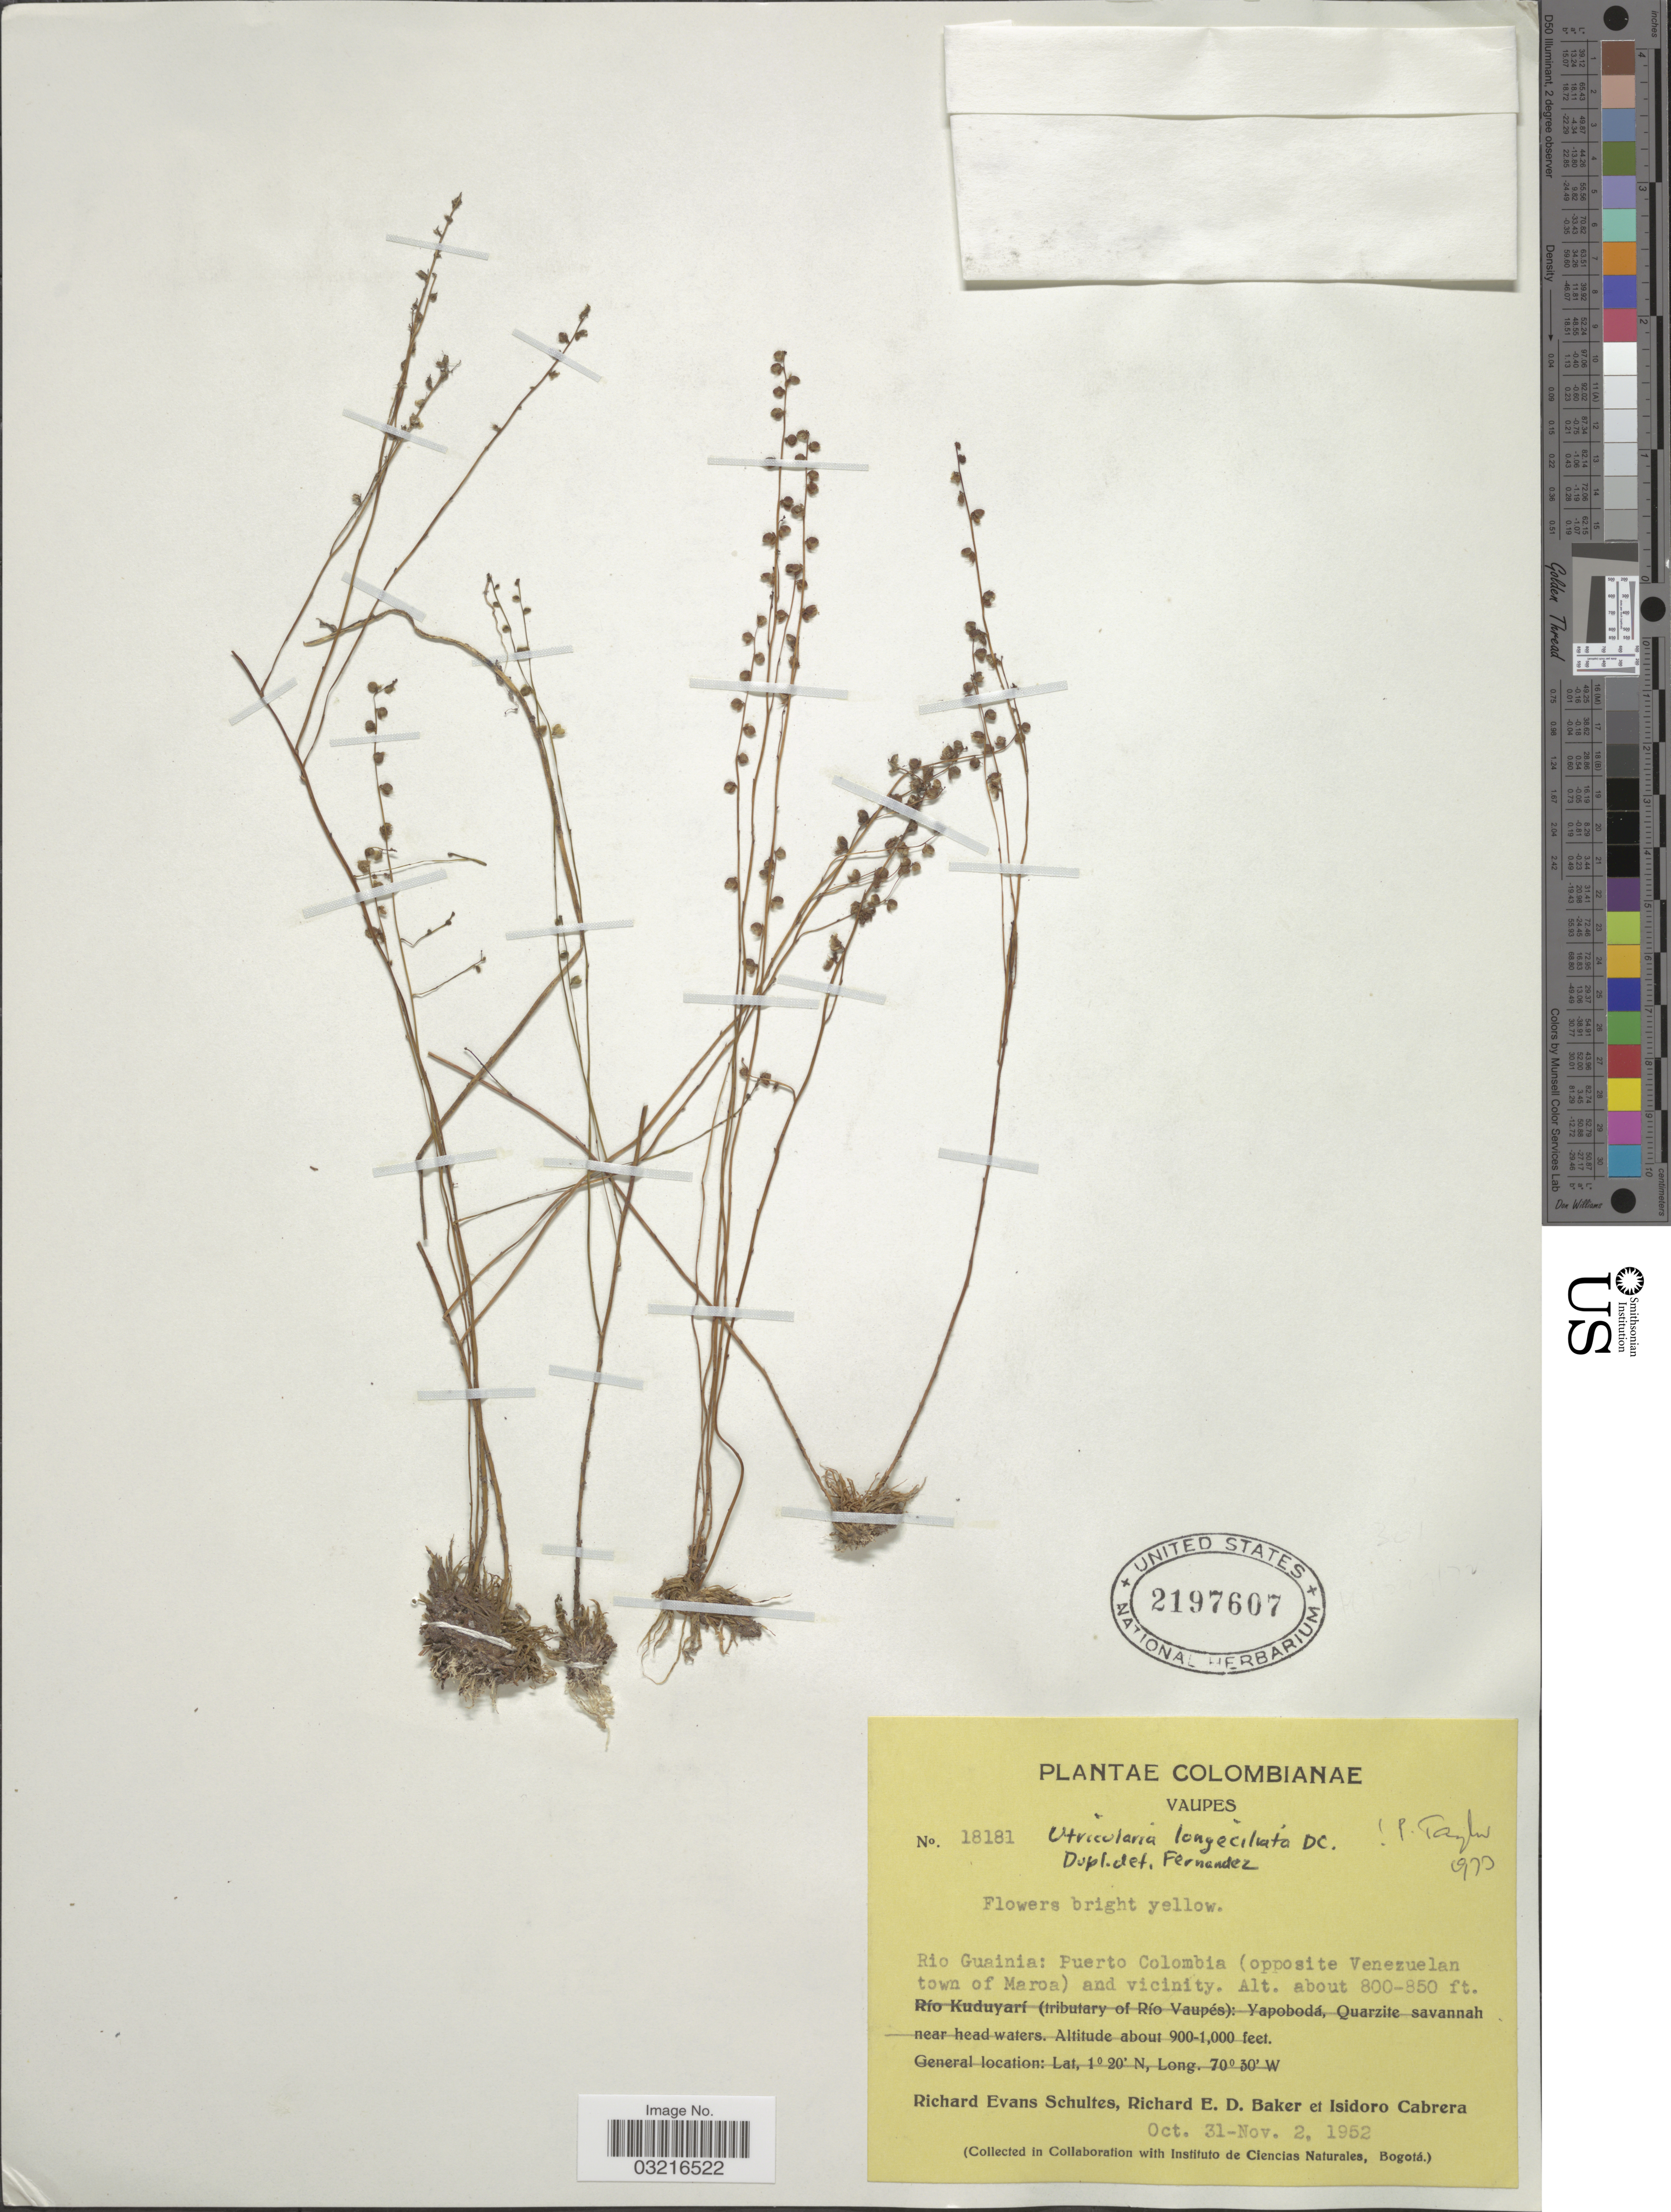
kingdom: Plantae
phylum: Tracheophyta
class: Magnoliopsida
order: Lamiales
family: Lentibulariaceae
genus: Utricularia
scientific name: Utricularia longiciliata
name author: A. DC.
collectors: R. E. Schultes, R. E. D. Baker & I. Cabrera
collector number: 18181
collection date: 1952-10-31/1952-11-02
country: Colombia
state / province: Vaupés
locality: Rio Guainia: Puerto Colombia (opposite Venezuelan town of Maroa) and vicinity.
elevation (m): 244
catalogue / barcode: US 2197607